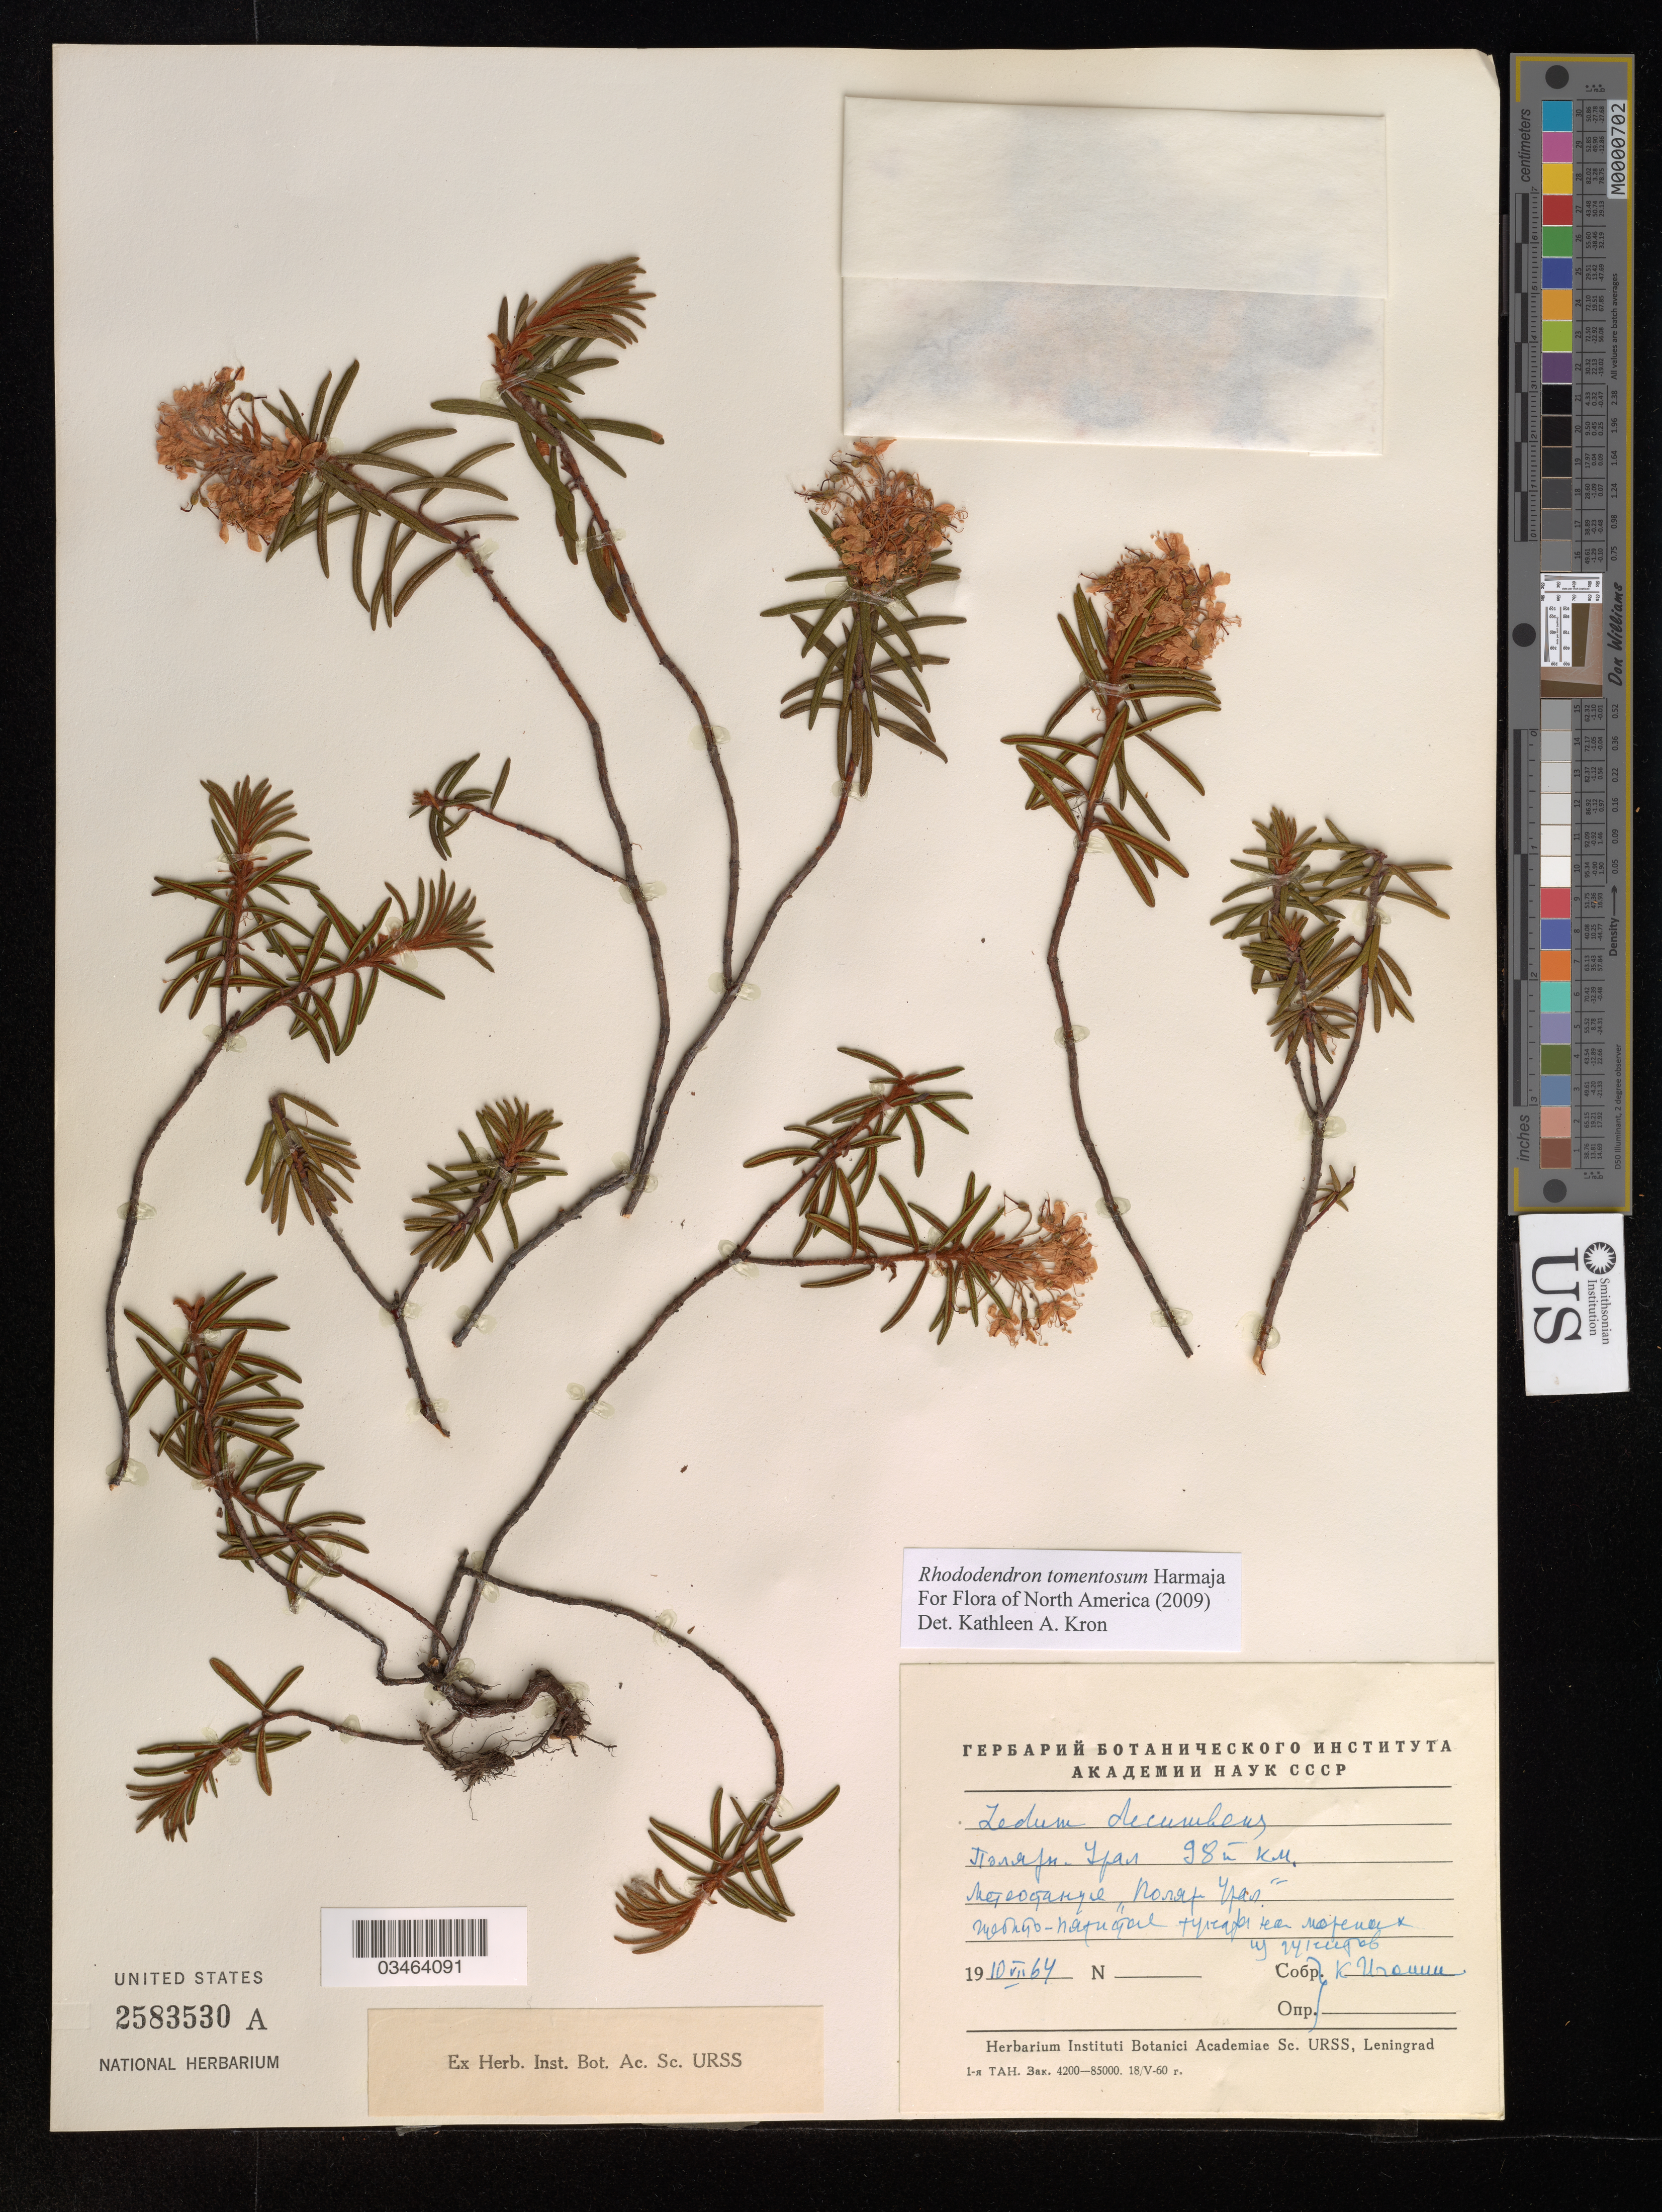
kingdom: Plantae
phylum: Tracheophyta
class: Magnoliopsida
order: Ericales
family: Ericaceae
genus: Rhododendron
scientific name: Rhododendron tomentosum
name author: Harmaja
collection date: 1964-07-10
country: Russian Federation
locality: X 98 X.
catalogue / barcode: US 2583530A